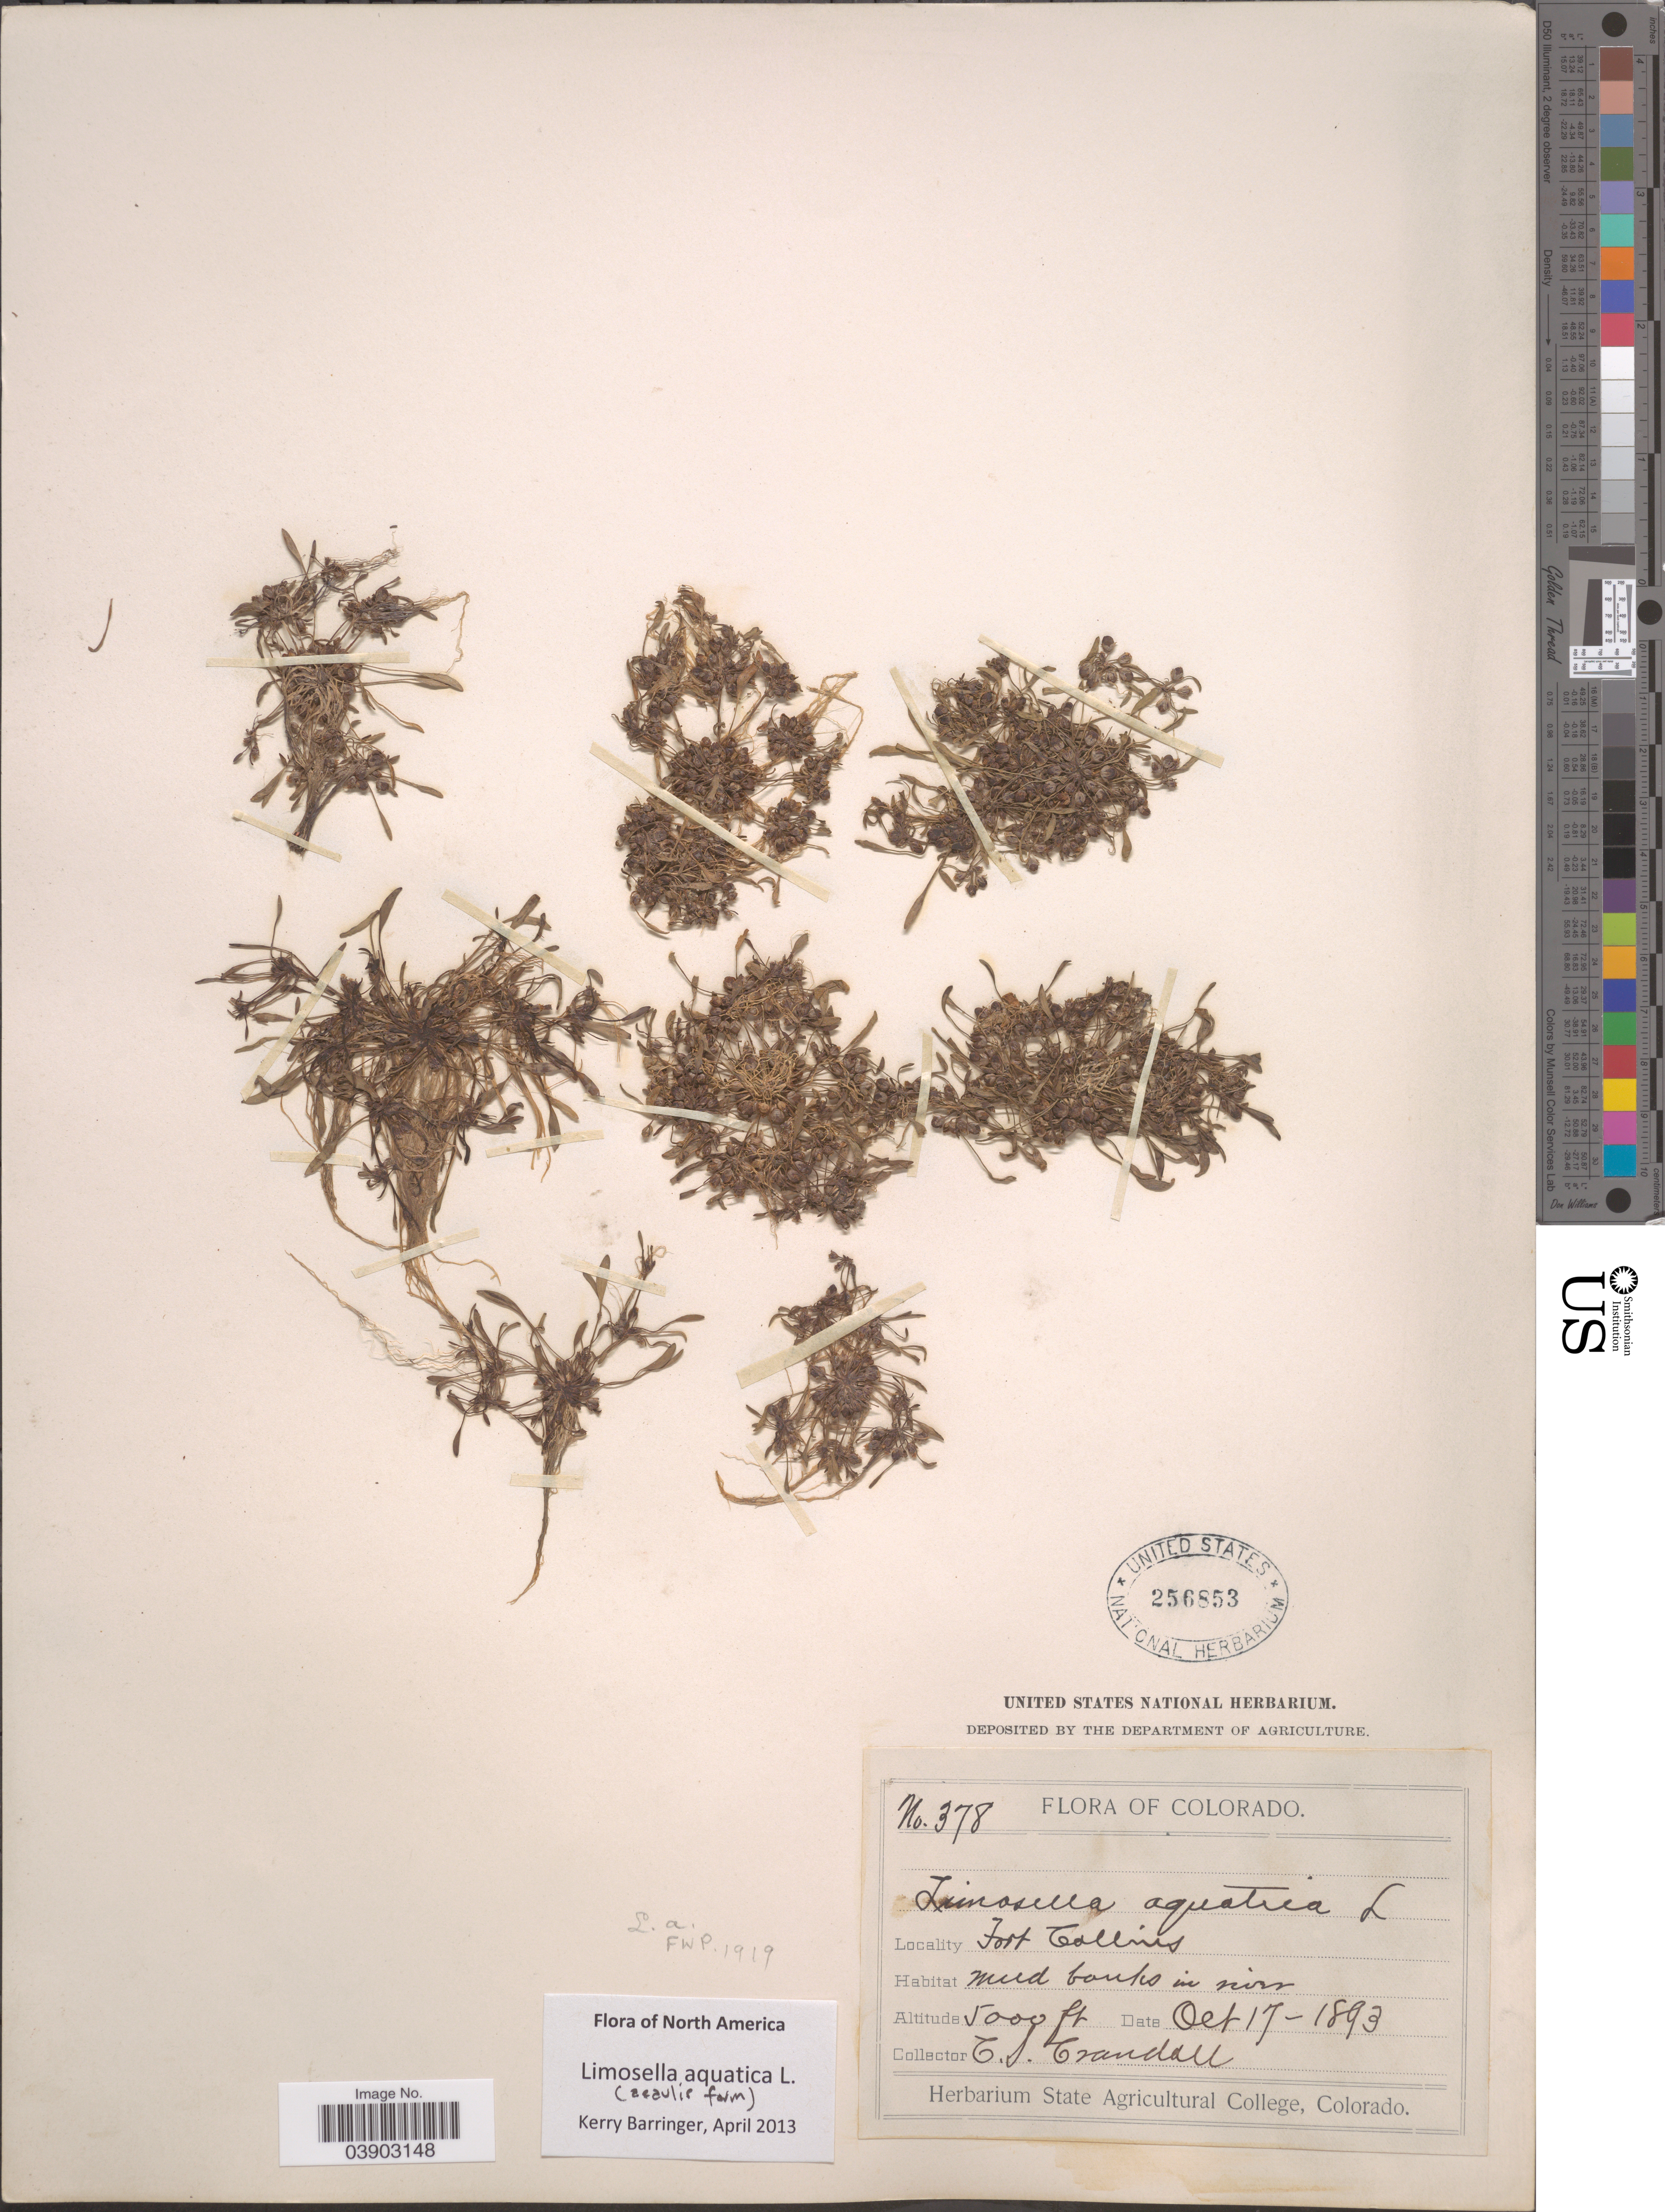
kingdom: Plantae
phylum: Tracheophyta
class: Magnoliopsida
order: Lamiales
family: Scrophulariaceae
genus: Limosella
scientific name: Limosella aquatica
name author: L.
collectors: C. Crandall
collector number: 378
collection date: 1893-10-17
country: United States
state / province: Colorado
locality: Fort Collins. Mud banks in river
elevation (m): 1524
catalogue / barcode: US 256853